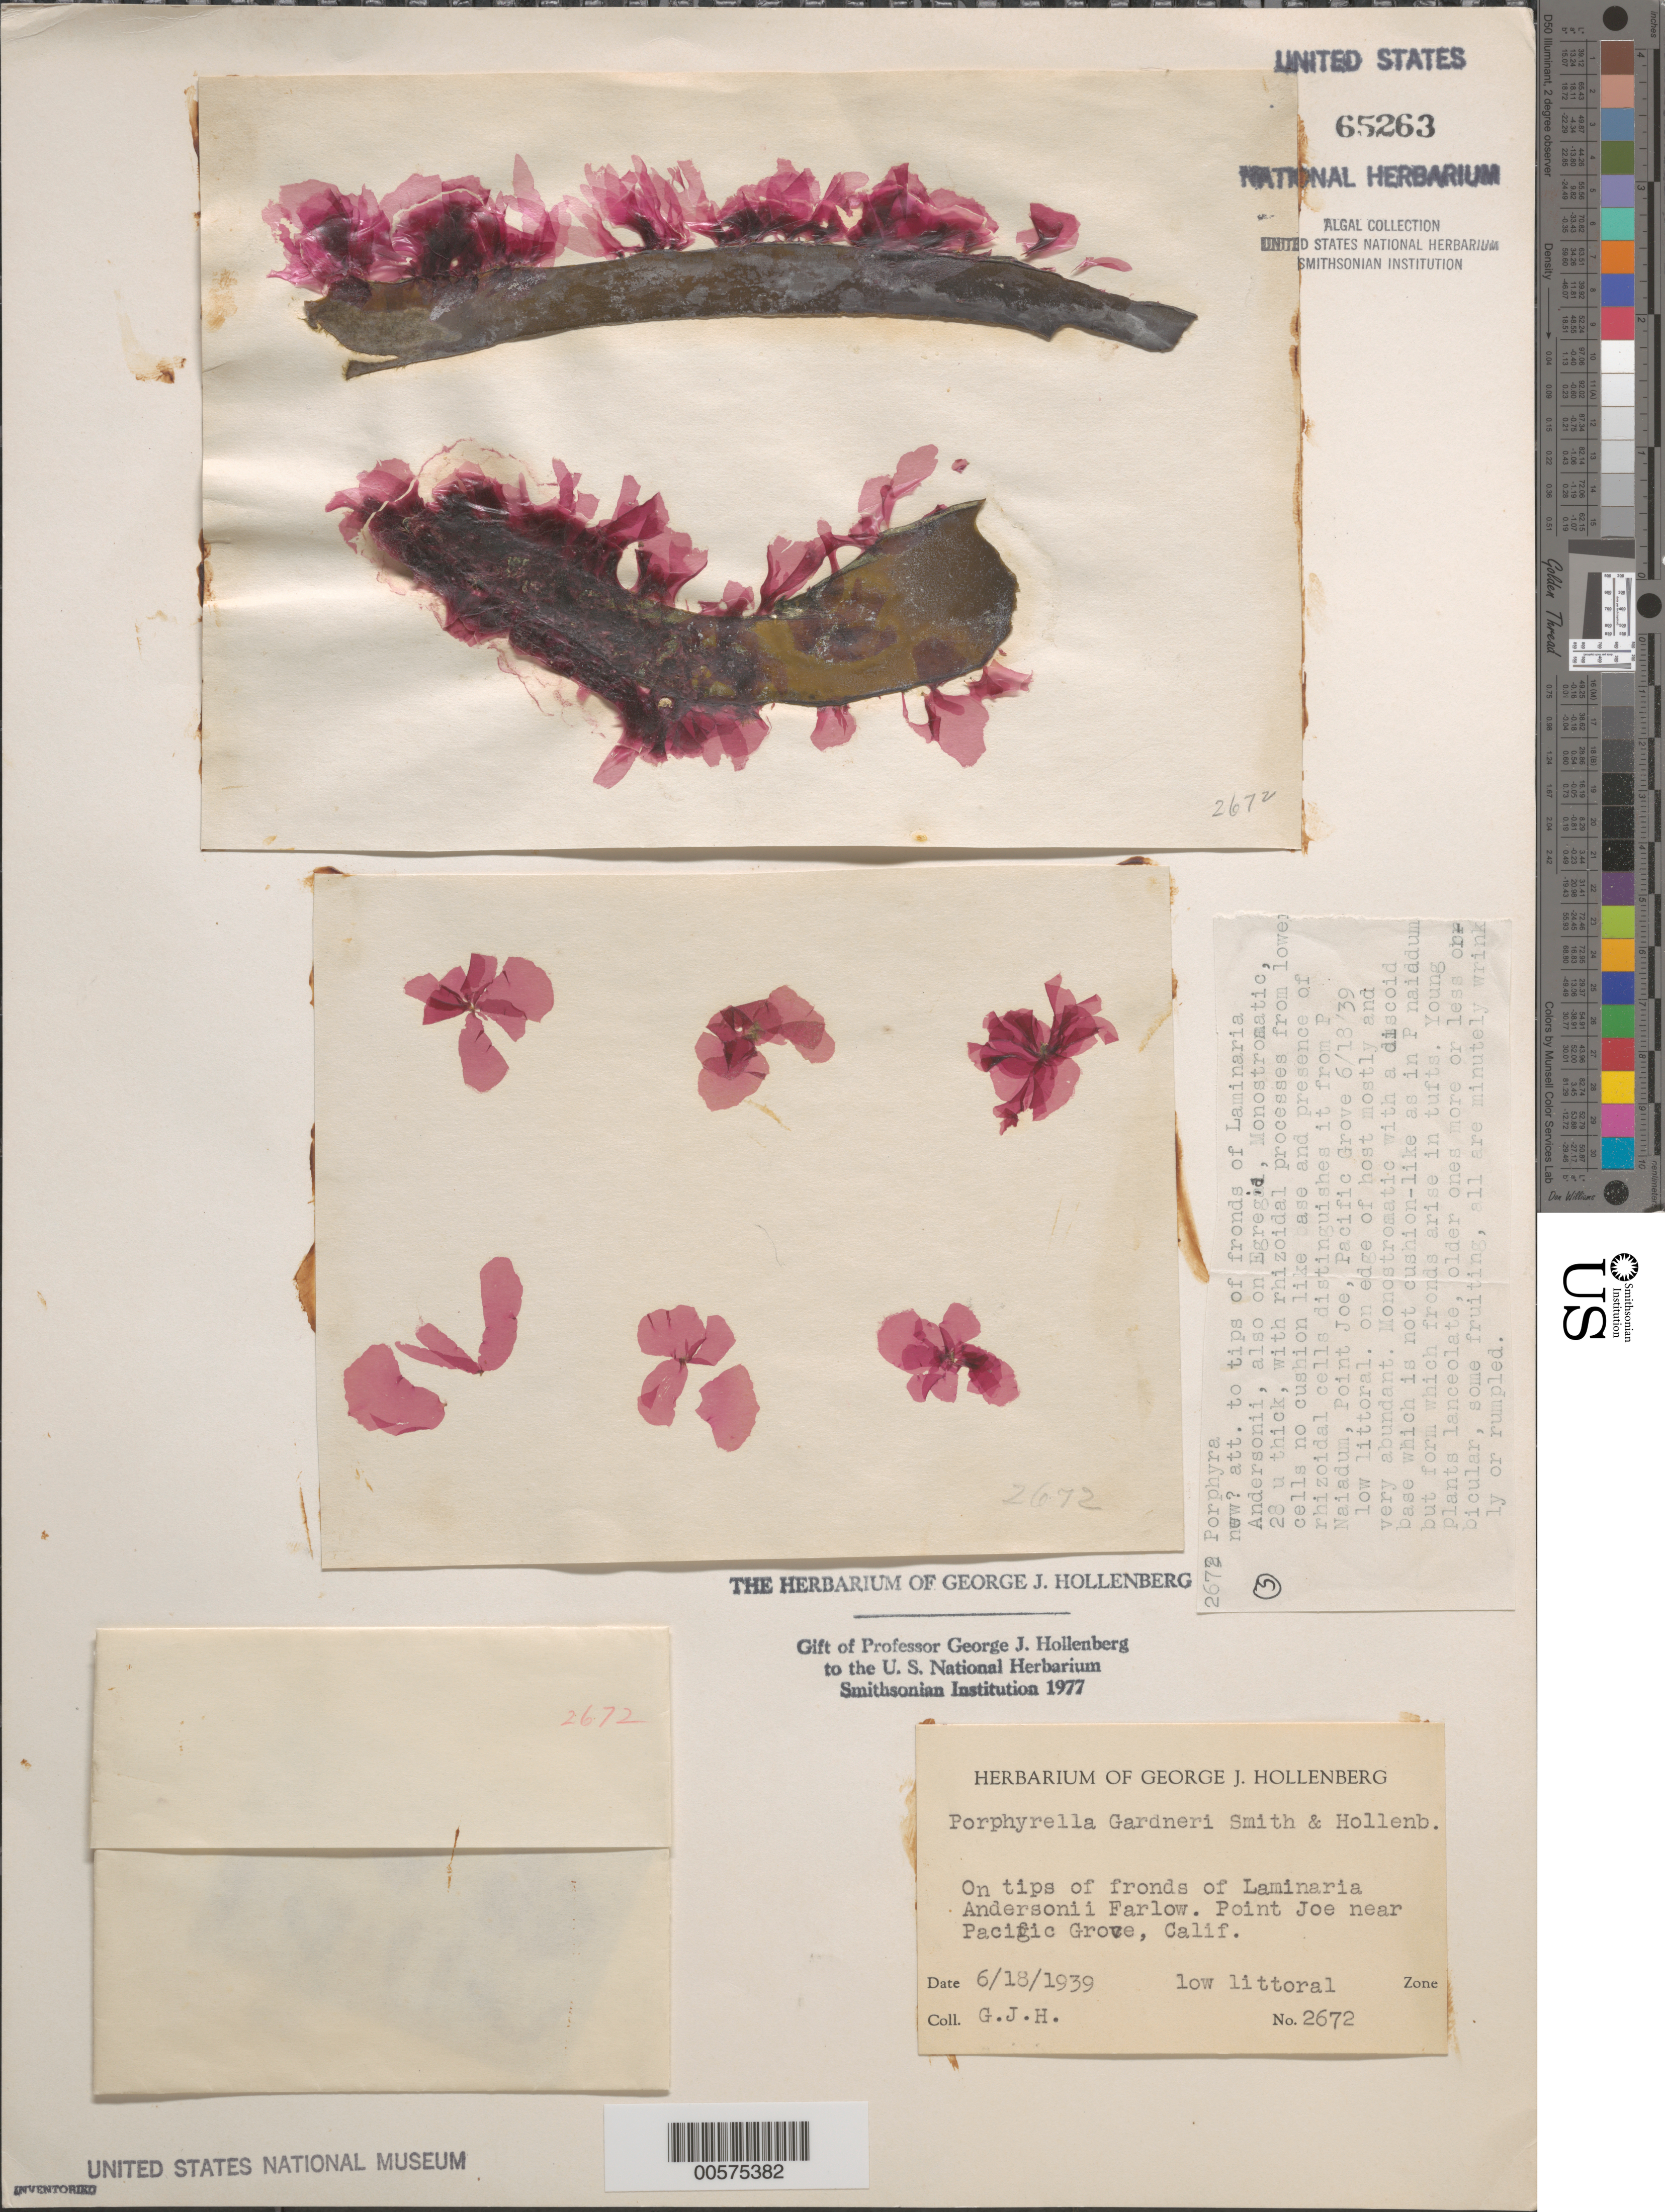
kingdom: Plantae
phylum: Rhodophyta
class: Bangiophyceae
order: Bangiales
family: Bangiaceae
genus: Pyropia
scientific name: Pyropia gardneri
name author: (G.M. Sm. & Hollenb.) S.C. Lindstrom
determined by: Algae name updating Project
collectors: G. Hollenberg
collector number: GJH 2672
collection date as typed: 18 Jun 1939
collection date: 1939-06-18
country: United States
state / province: California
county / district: Monterey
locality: Point Joe, near Pacific Grove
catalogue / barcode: US 65263